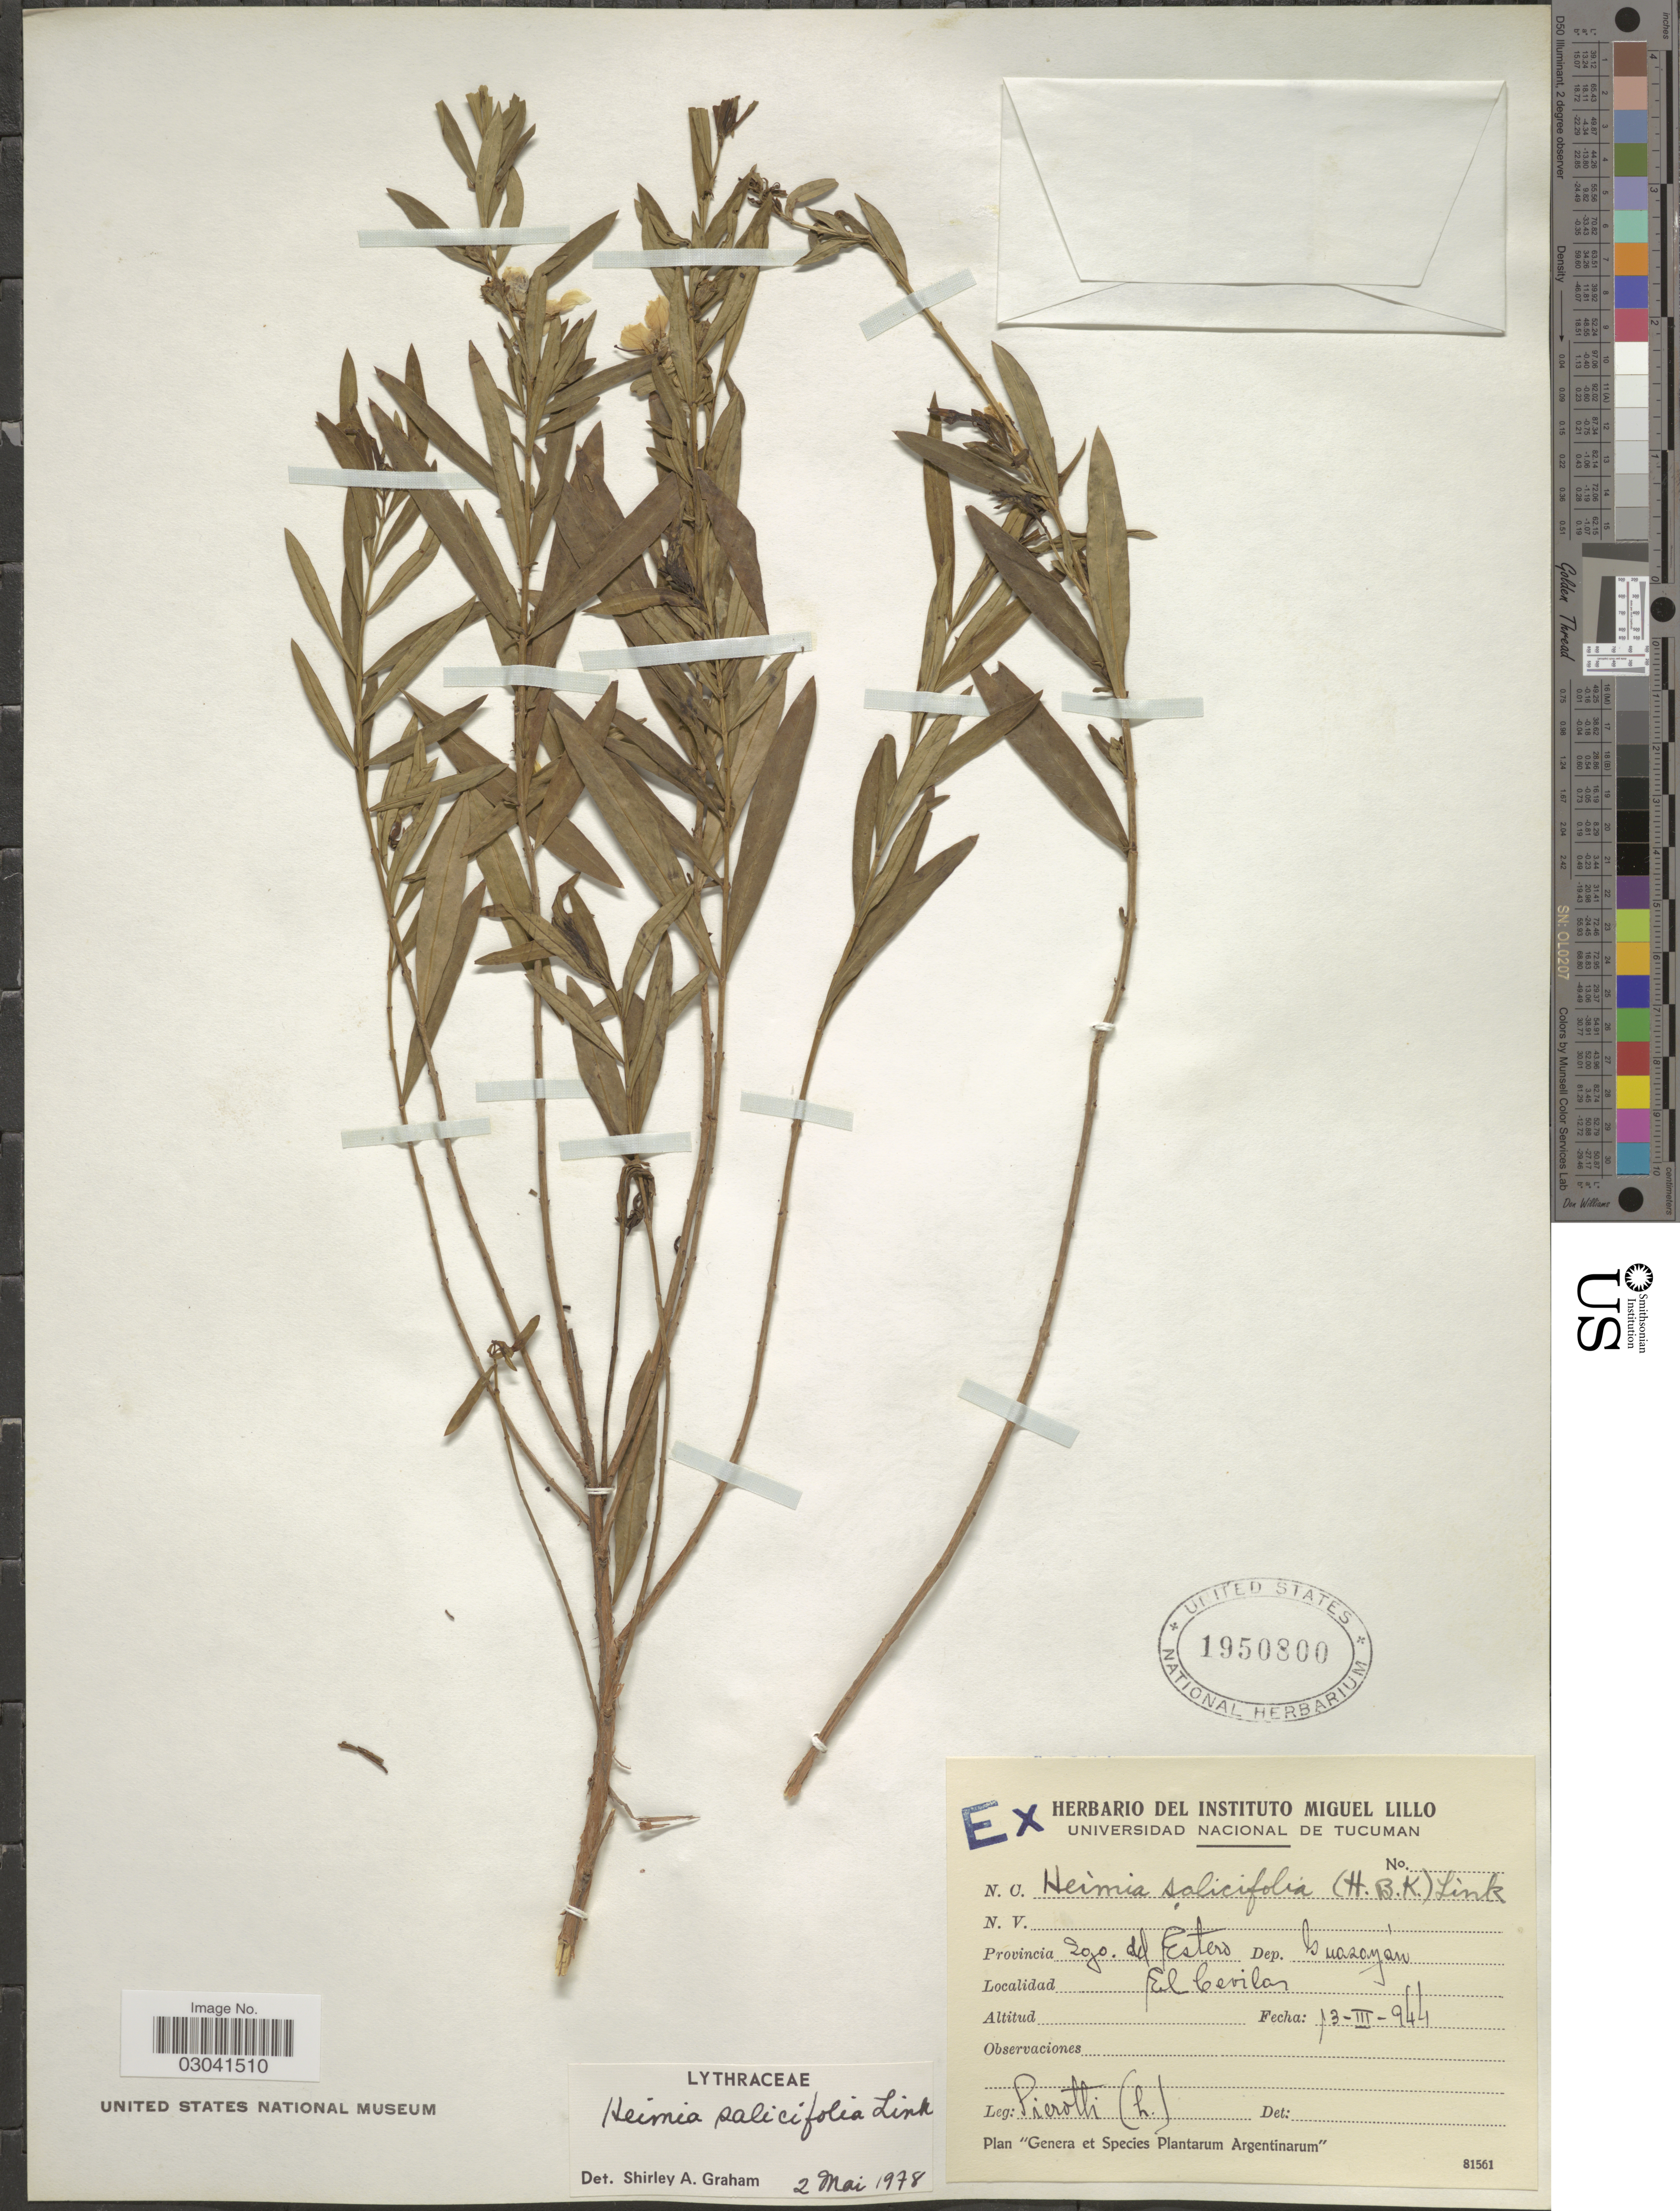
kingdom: Plantae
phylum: Tracheophyta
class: Magnoliopsida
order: Myrtales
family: Lythraceae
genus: Heimia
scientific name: Heimia salicifolia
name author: Link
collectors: S. A. Pierotti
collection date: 1944-03-13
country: Argentina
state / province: Santiago del Estero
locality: Dep. Guasayán, El Cevilar.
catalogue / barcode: US 1950800